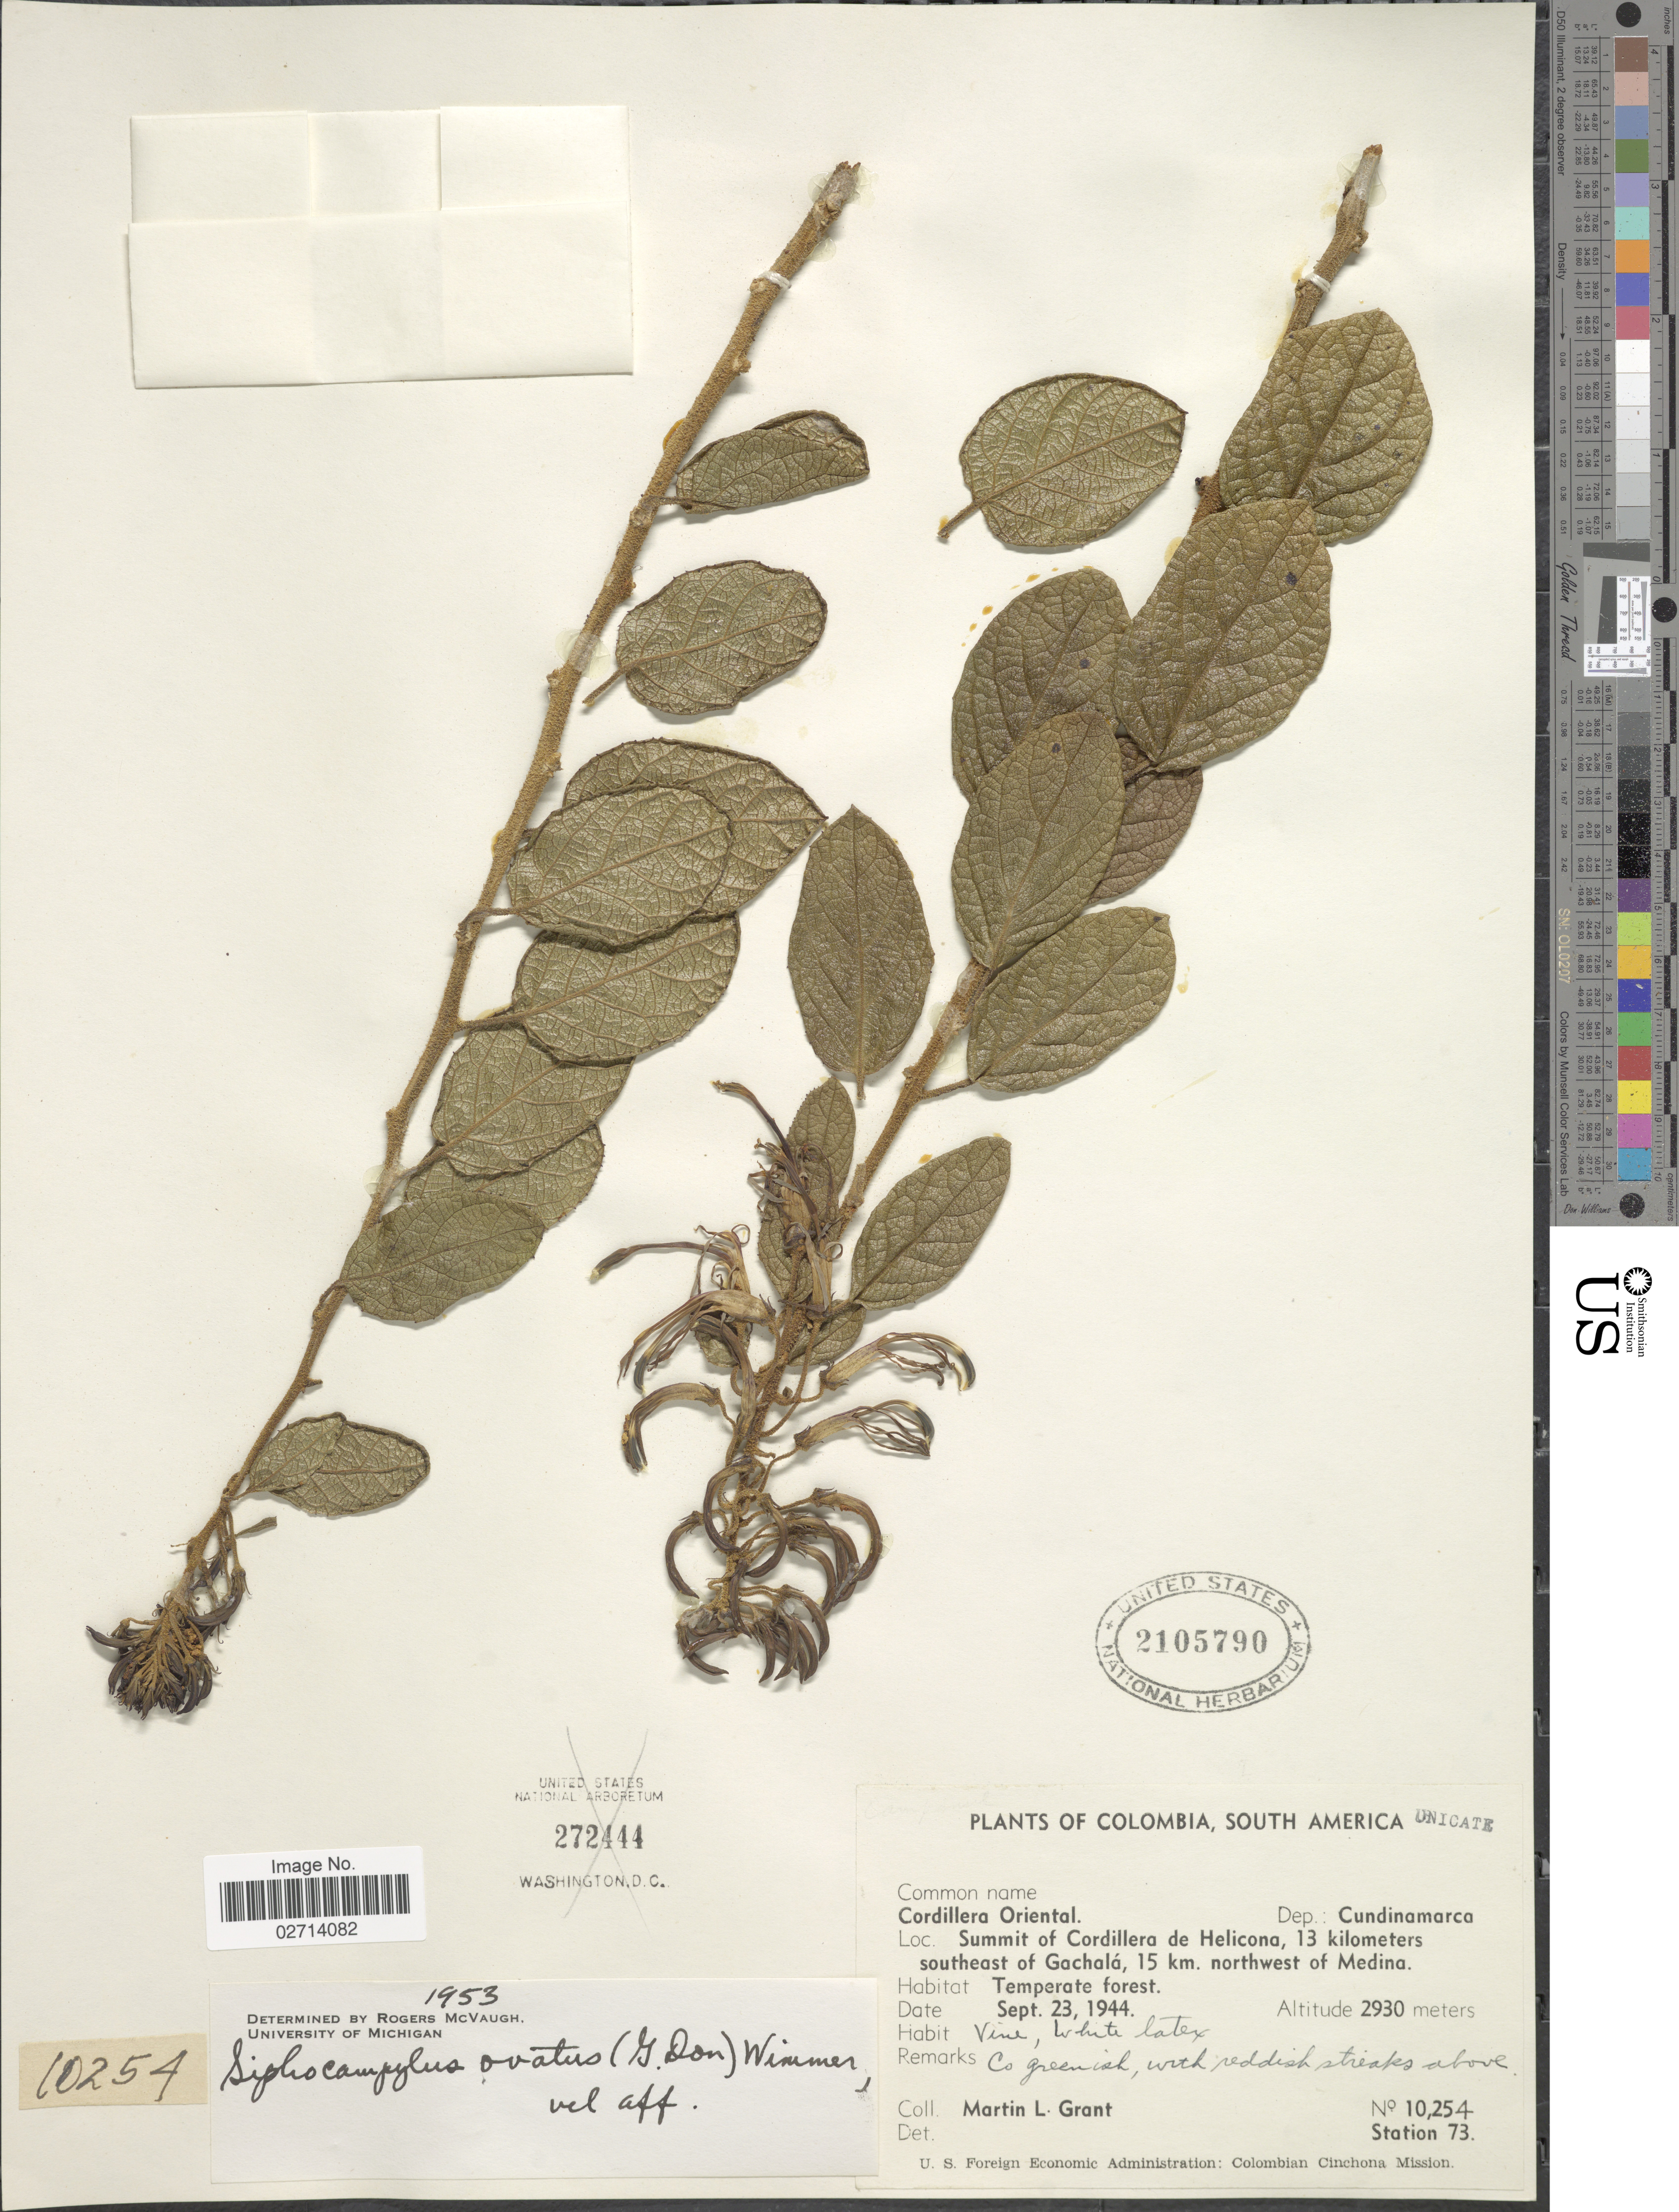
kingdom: Plantae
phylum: Tracheophyta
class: Magnoliopsida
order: Asterales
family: Campanulaceae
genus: Siphocampylus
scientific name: Siphocampylus ovatus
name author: (G. Don) E. Wimm.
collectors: M. L. Grant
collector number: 10254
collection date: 1944-09-23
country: Colombia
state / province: Cundinamarca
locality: Cordillera Oriental, Summit of Cordillera de Helicona, 13 kilometers southeast of Gachala, 15 km. northwest of Medina, Temperate forest.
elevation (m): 2930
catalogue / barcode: US 2105790